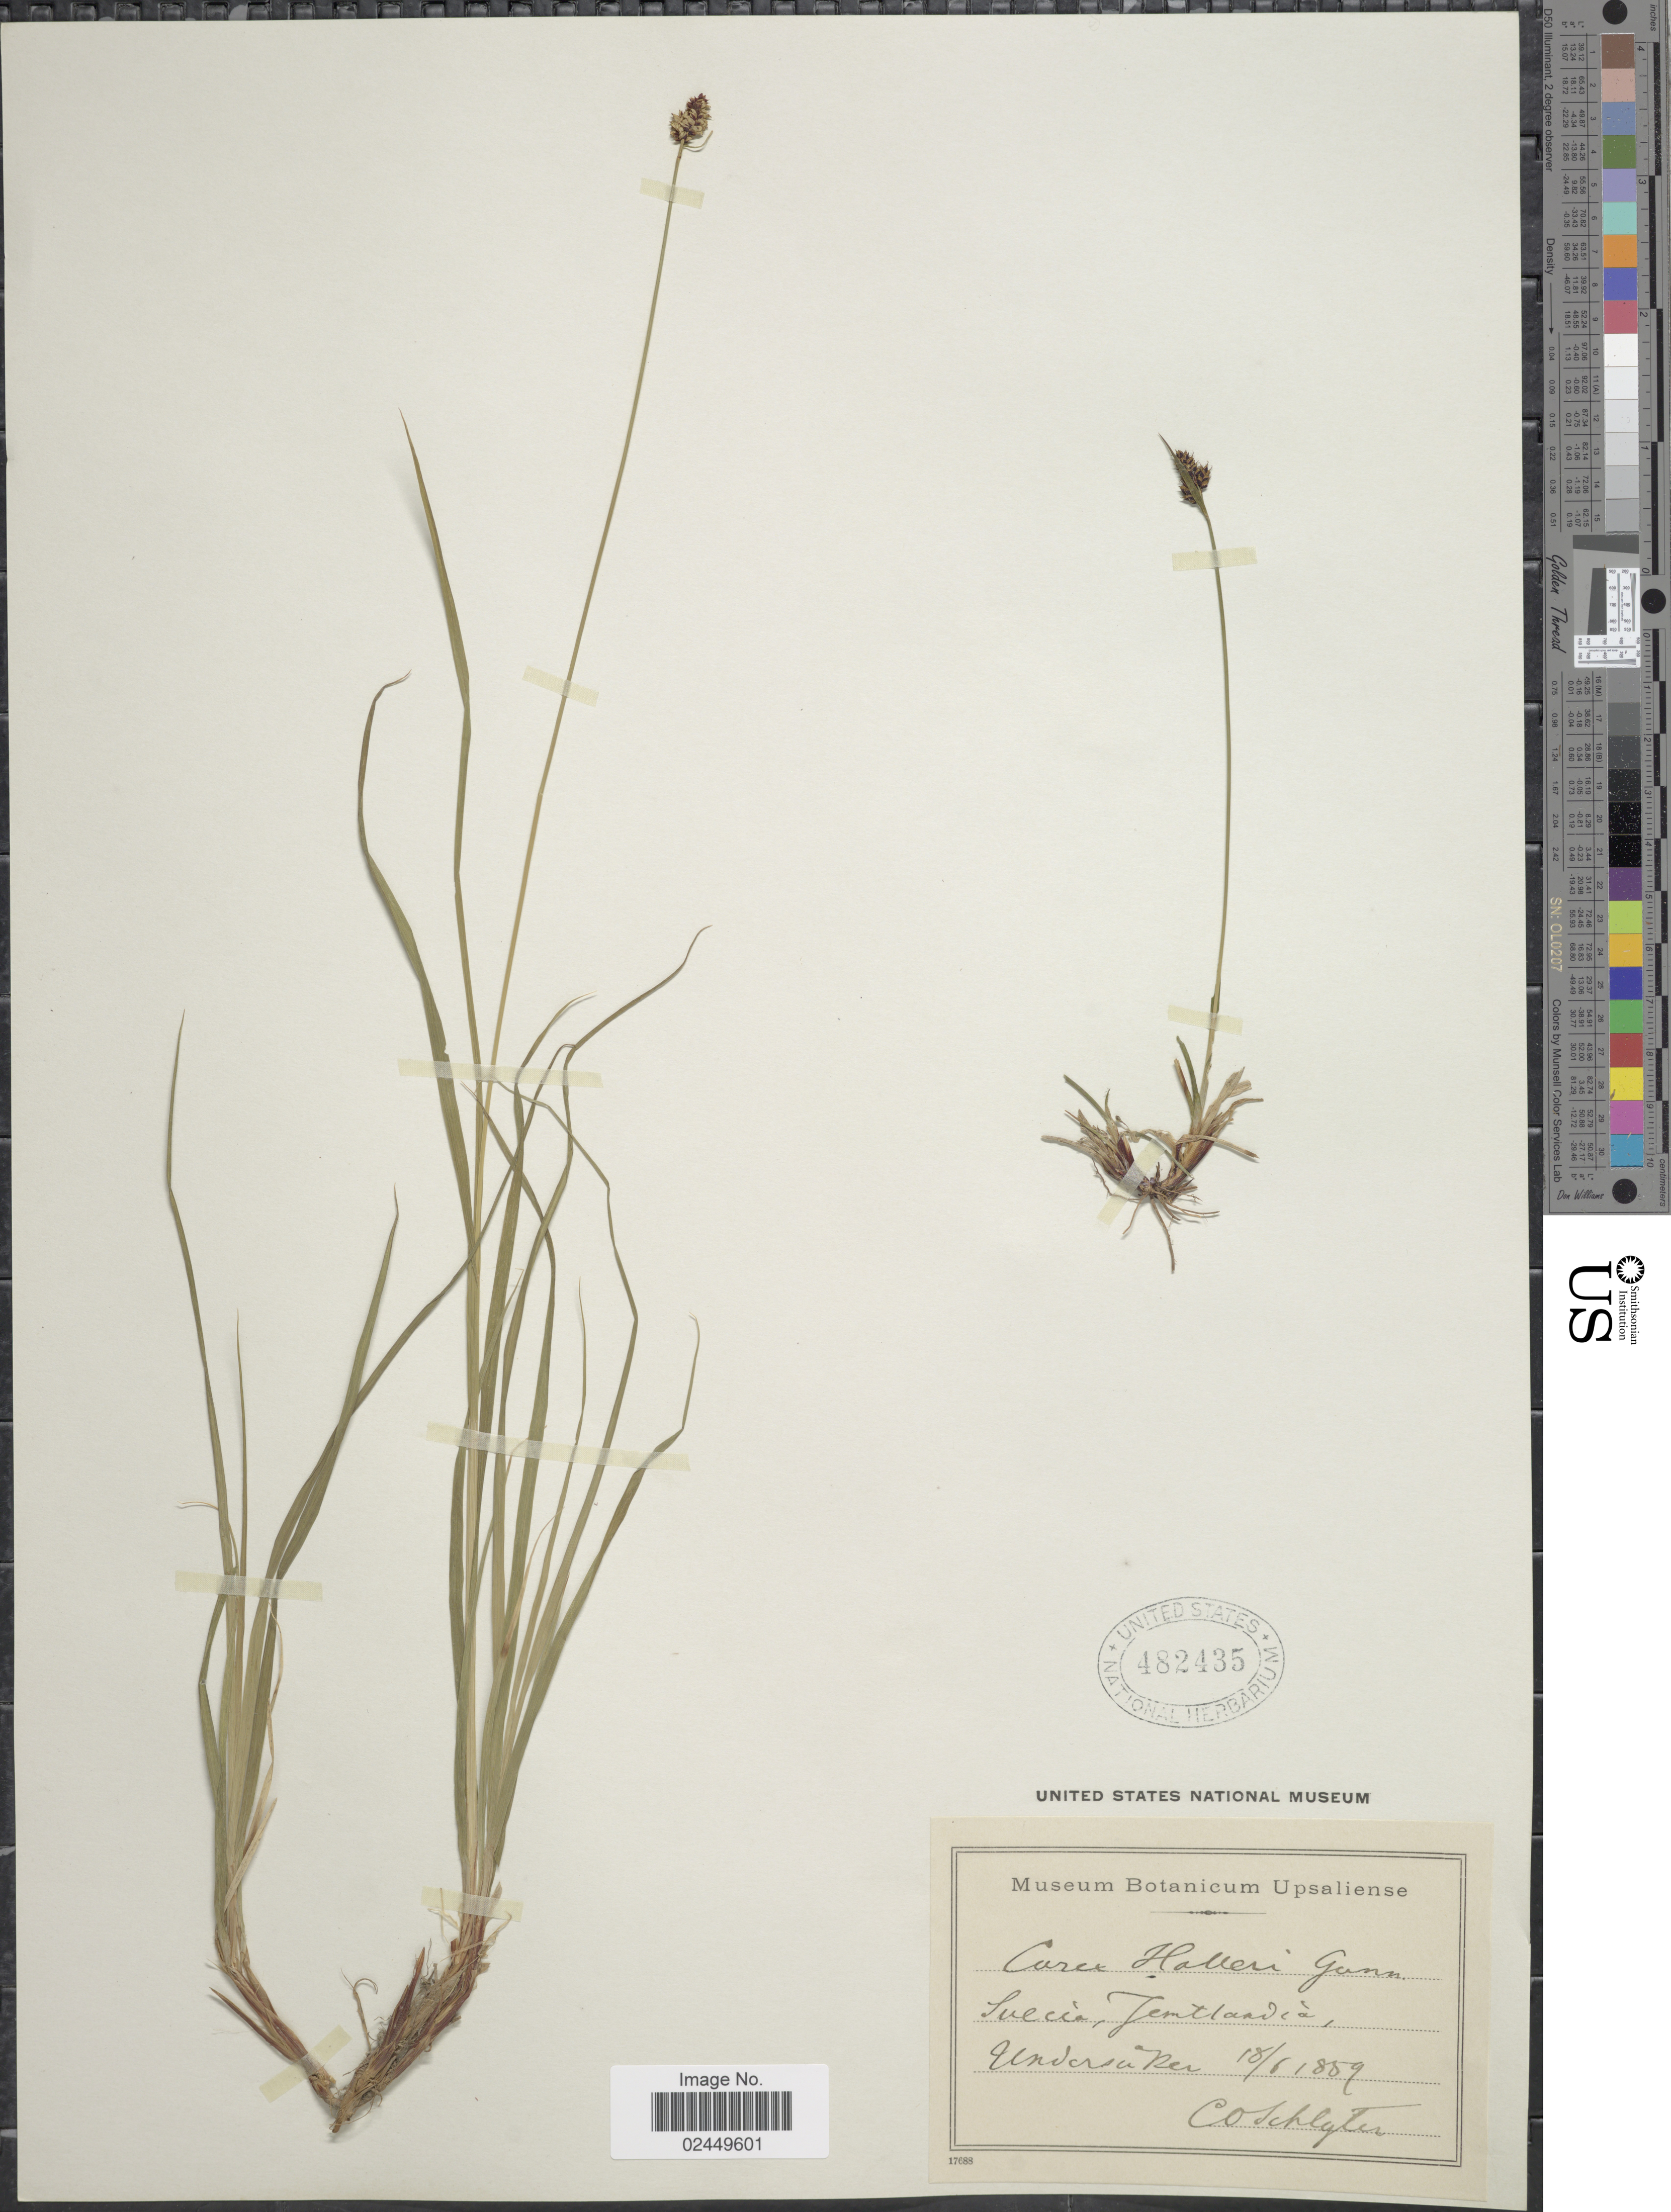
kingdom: Plantae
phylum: Tracheophyta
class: Liliopsida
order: Poales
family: Cyperaceae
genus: Carex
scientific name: Carex norvegica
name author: Retz.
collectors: C. Schlyter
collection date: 1859-06-18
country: Sweden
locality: Suecia, Jemtlandia. Undersaker.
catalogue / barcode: US 482435